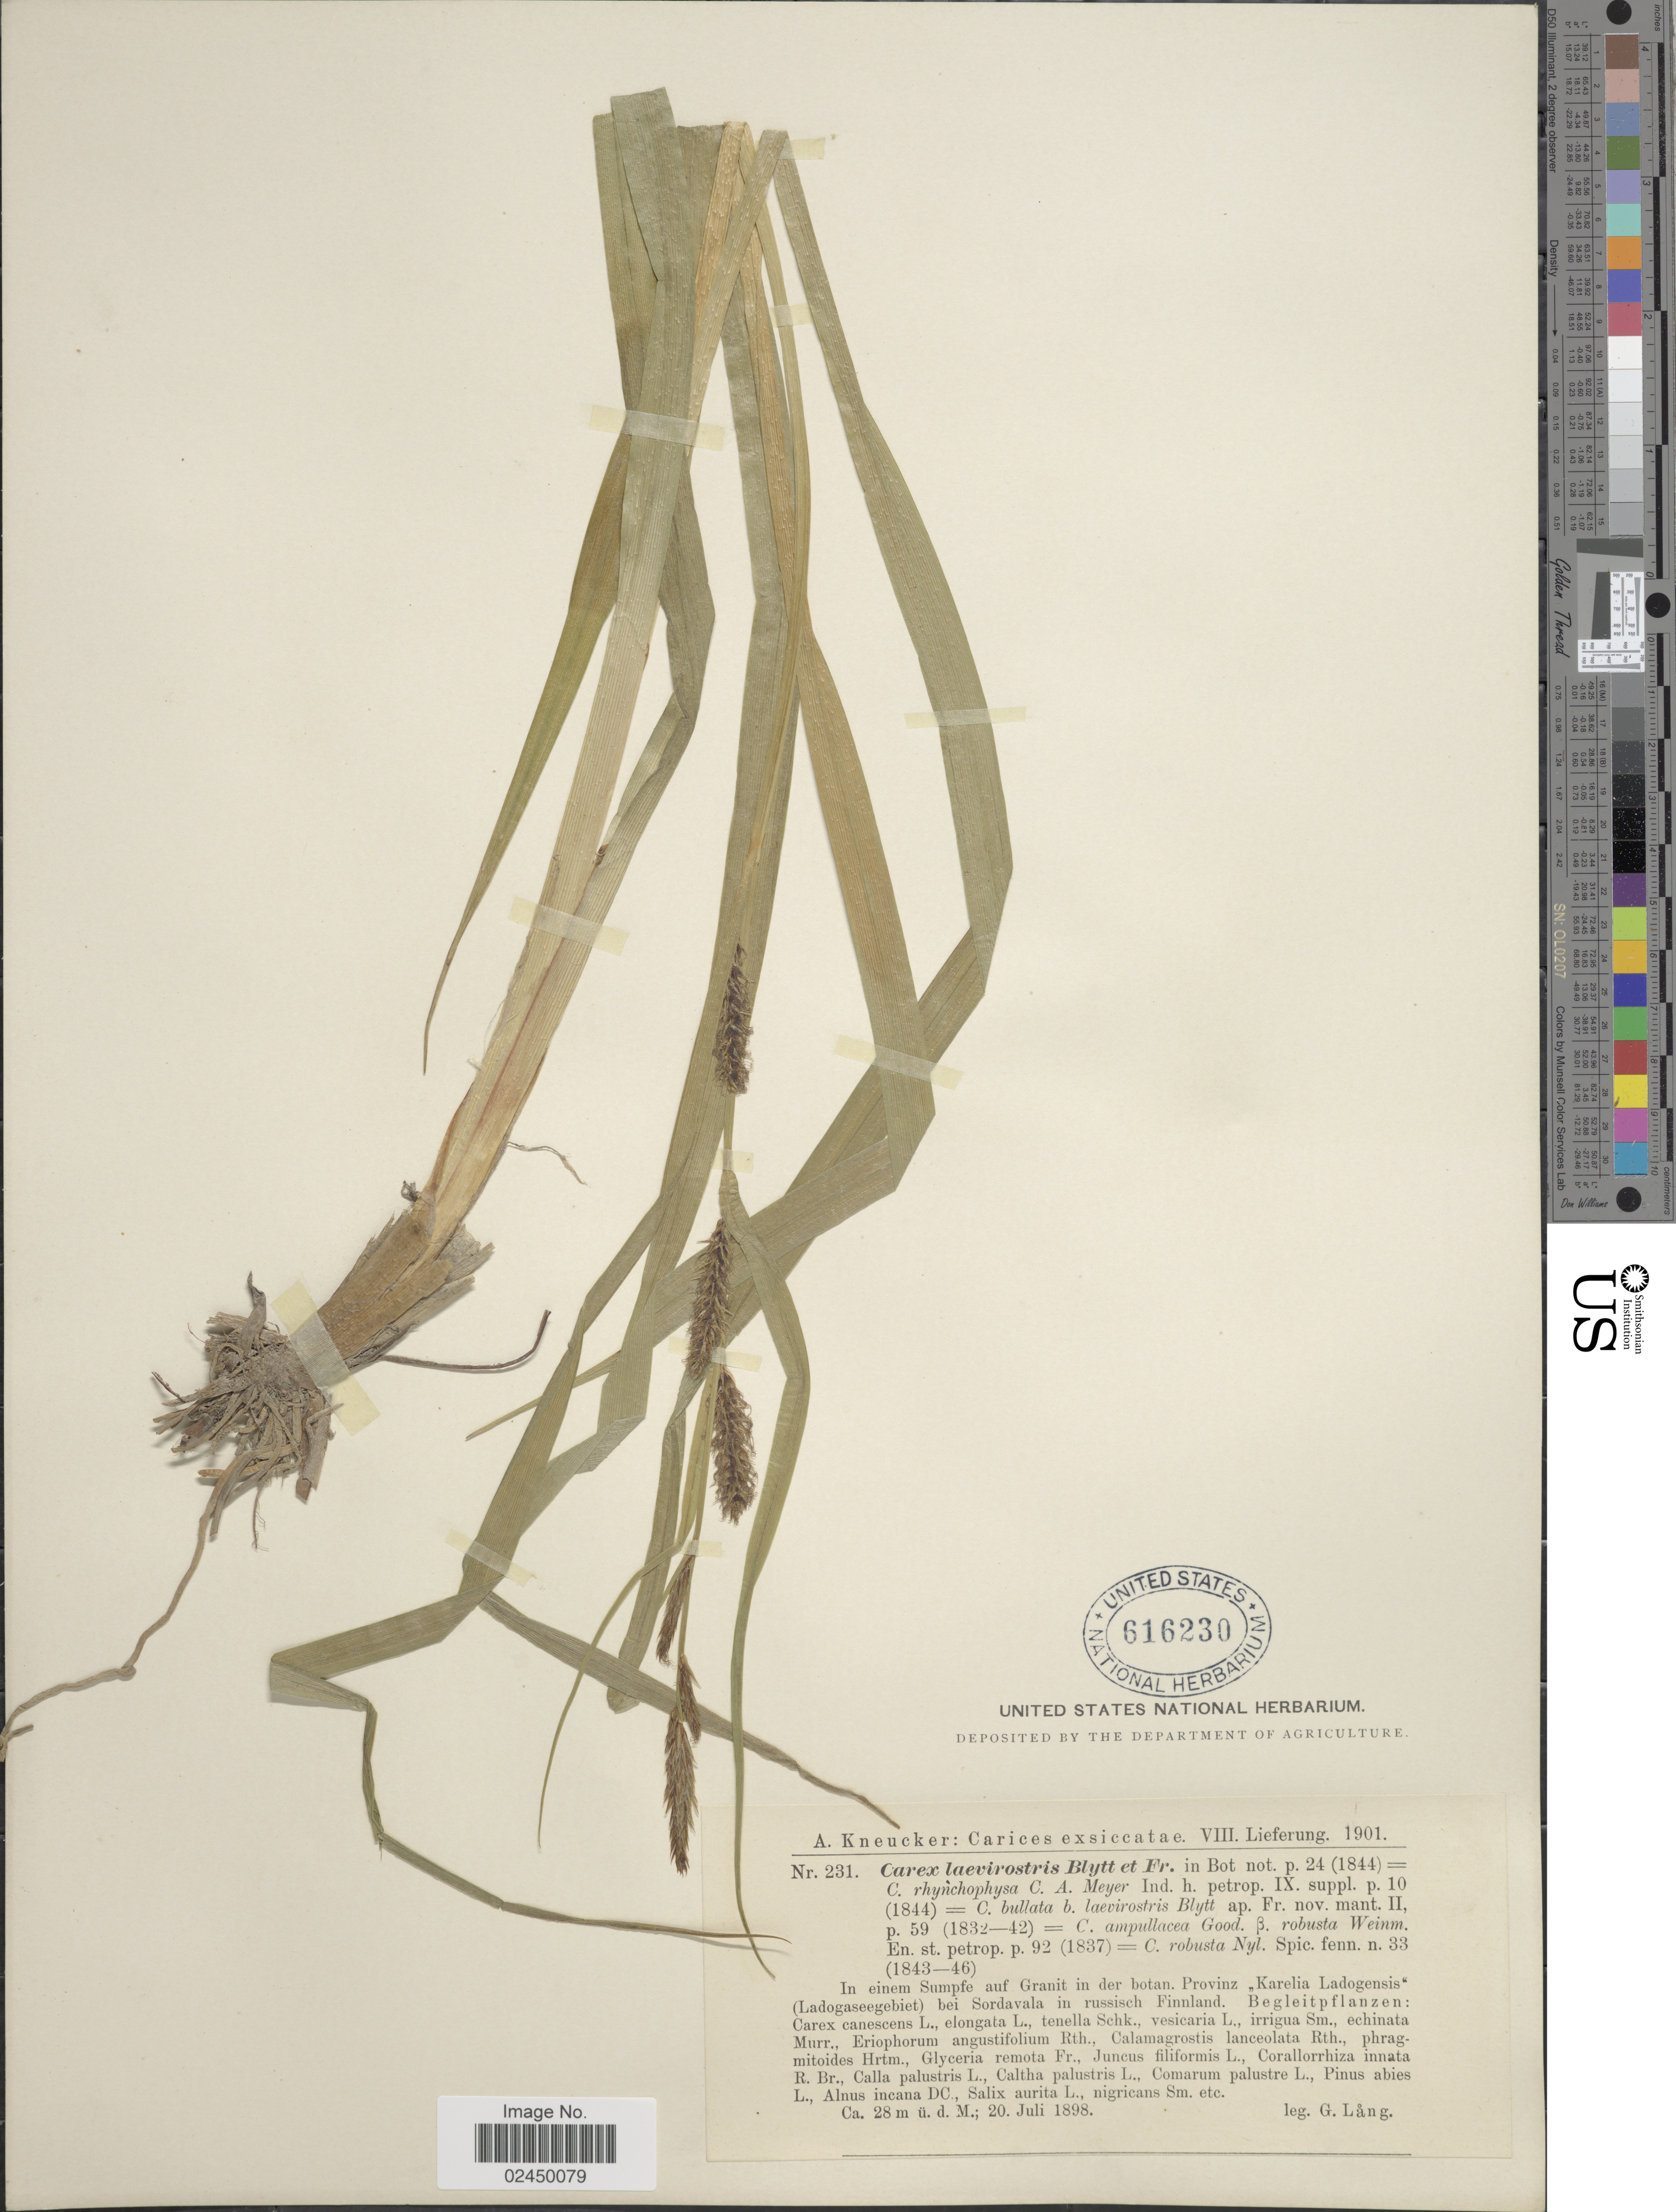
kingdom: Plantae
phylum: Tracheophyta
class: Liliopsida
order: Poales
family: Cyperaceae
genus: Carex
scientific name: Carex utriculata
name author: Boott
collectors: G. Lang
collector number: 231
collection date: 1898-07-20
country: Russian Federation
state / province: Karelia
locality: In einem Sumpfe auf Granit in der botan. provinz ,,Karelia Ladogensis' (Ladogaseegebiet) bei Sordavala in russich Finnland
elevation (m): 28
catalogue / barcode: US 616230